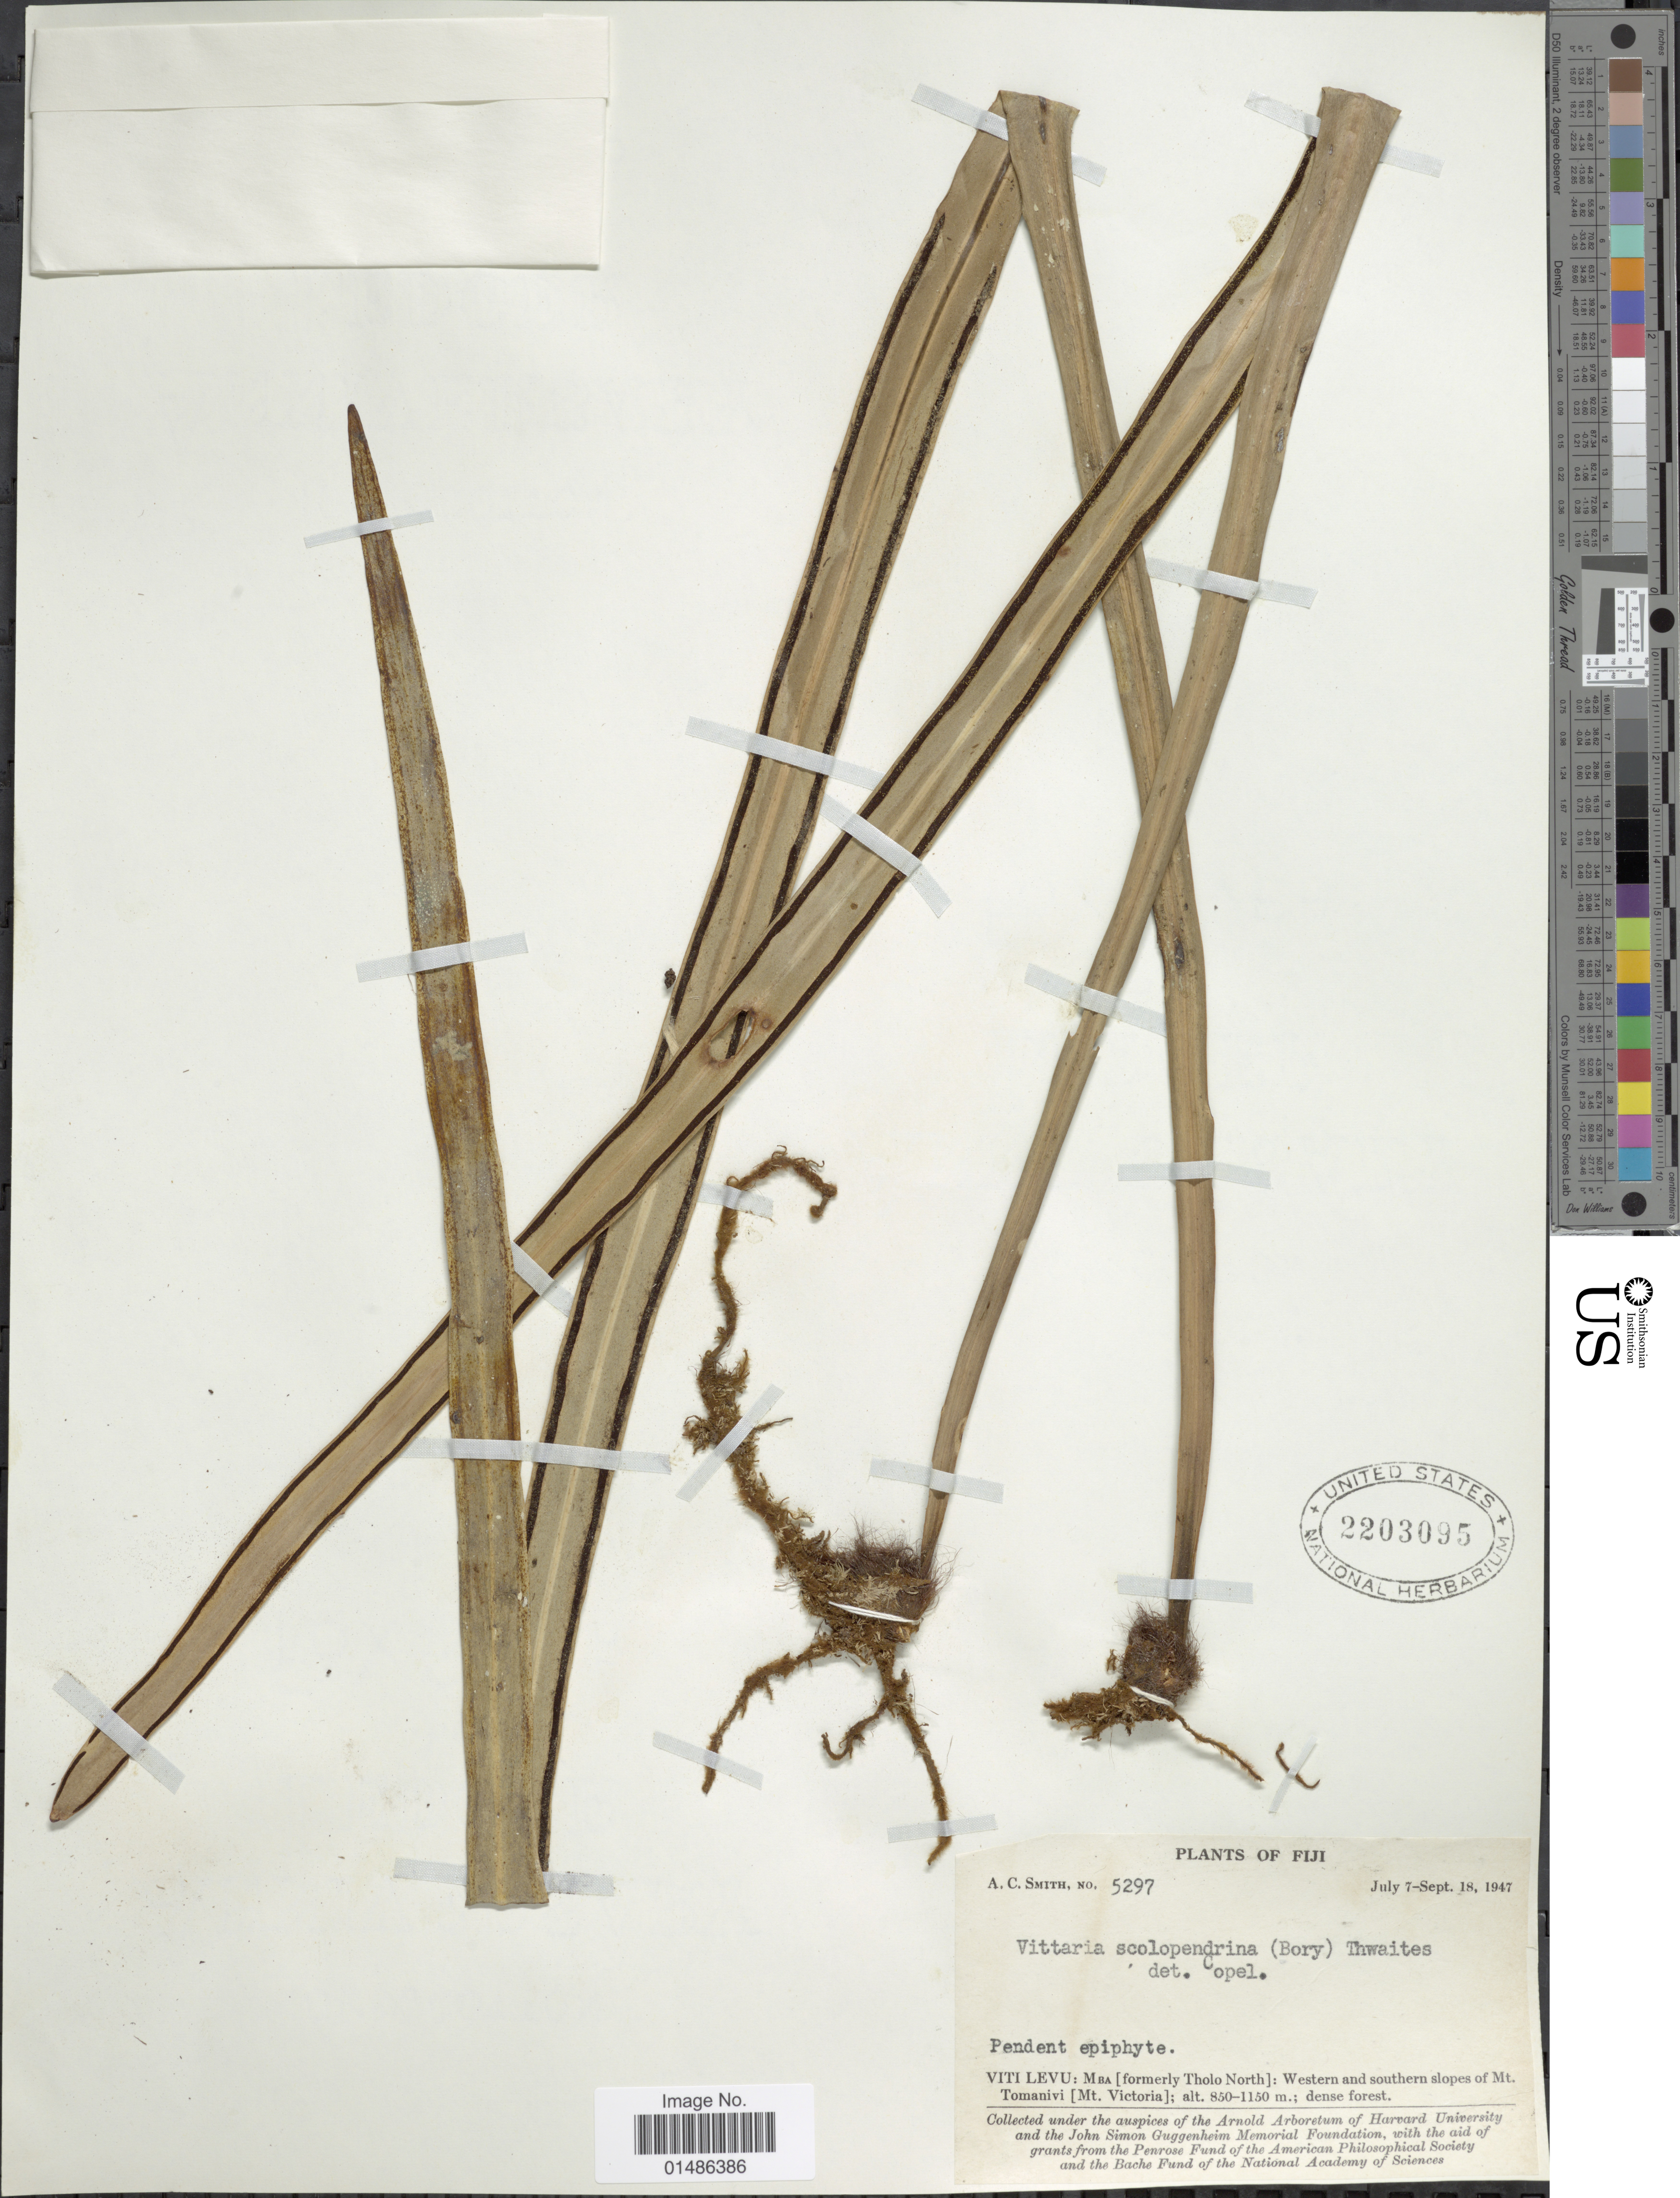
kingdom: Plantae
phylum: Tracheophyta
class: Polypodiopsida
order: Polypodiales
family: Pteridaceae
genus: Haplopteris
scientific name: Haplopteris scolopendrina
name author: (Bory) Presl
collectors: A. C. Smith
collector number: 5297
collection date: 1947-07-07/1947-09-18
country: Fiji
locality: Viti Levu: Mba [formerly Tholo North]: Western and southern slopes of Mt. Tomanivi [Mt. Victoria].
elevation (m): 850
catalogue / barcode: US 2203095